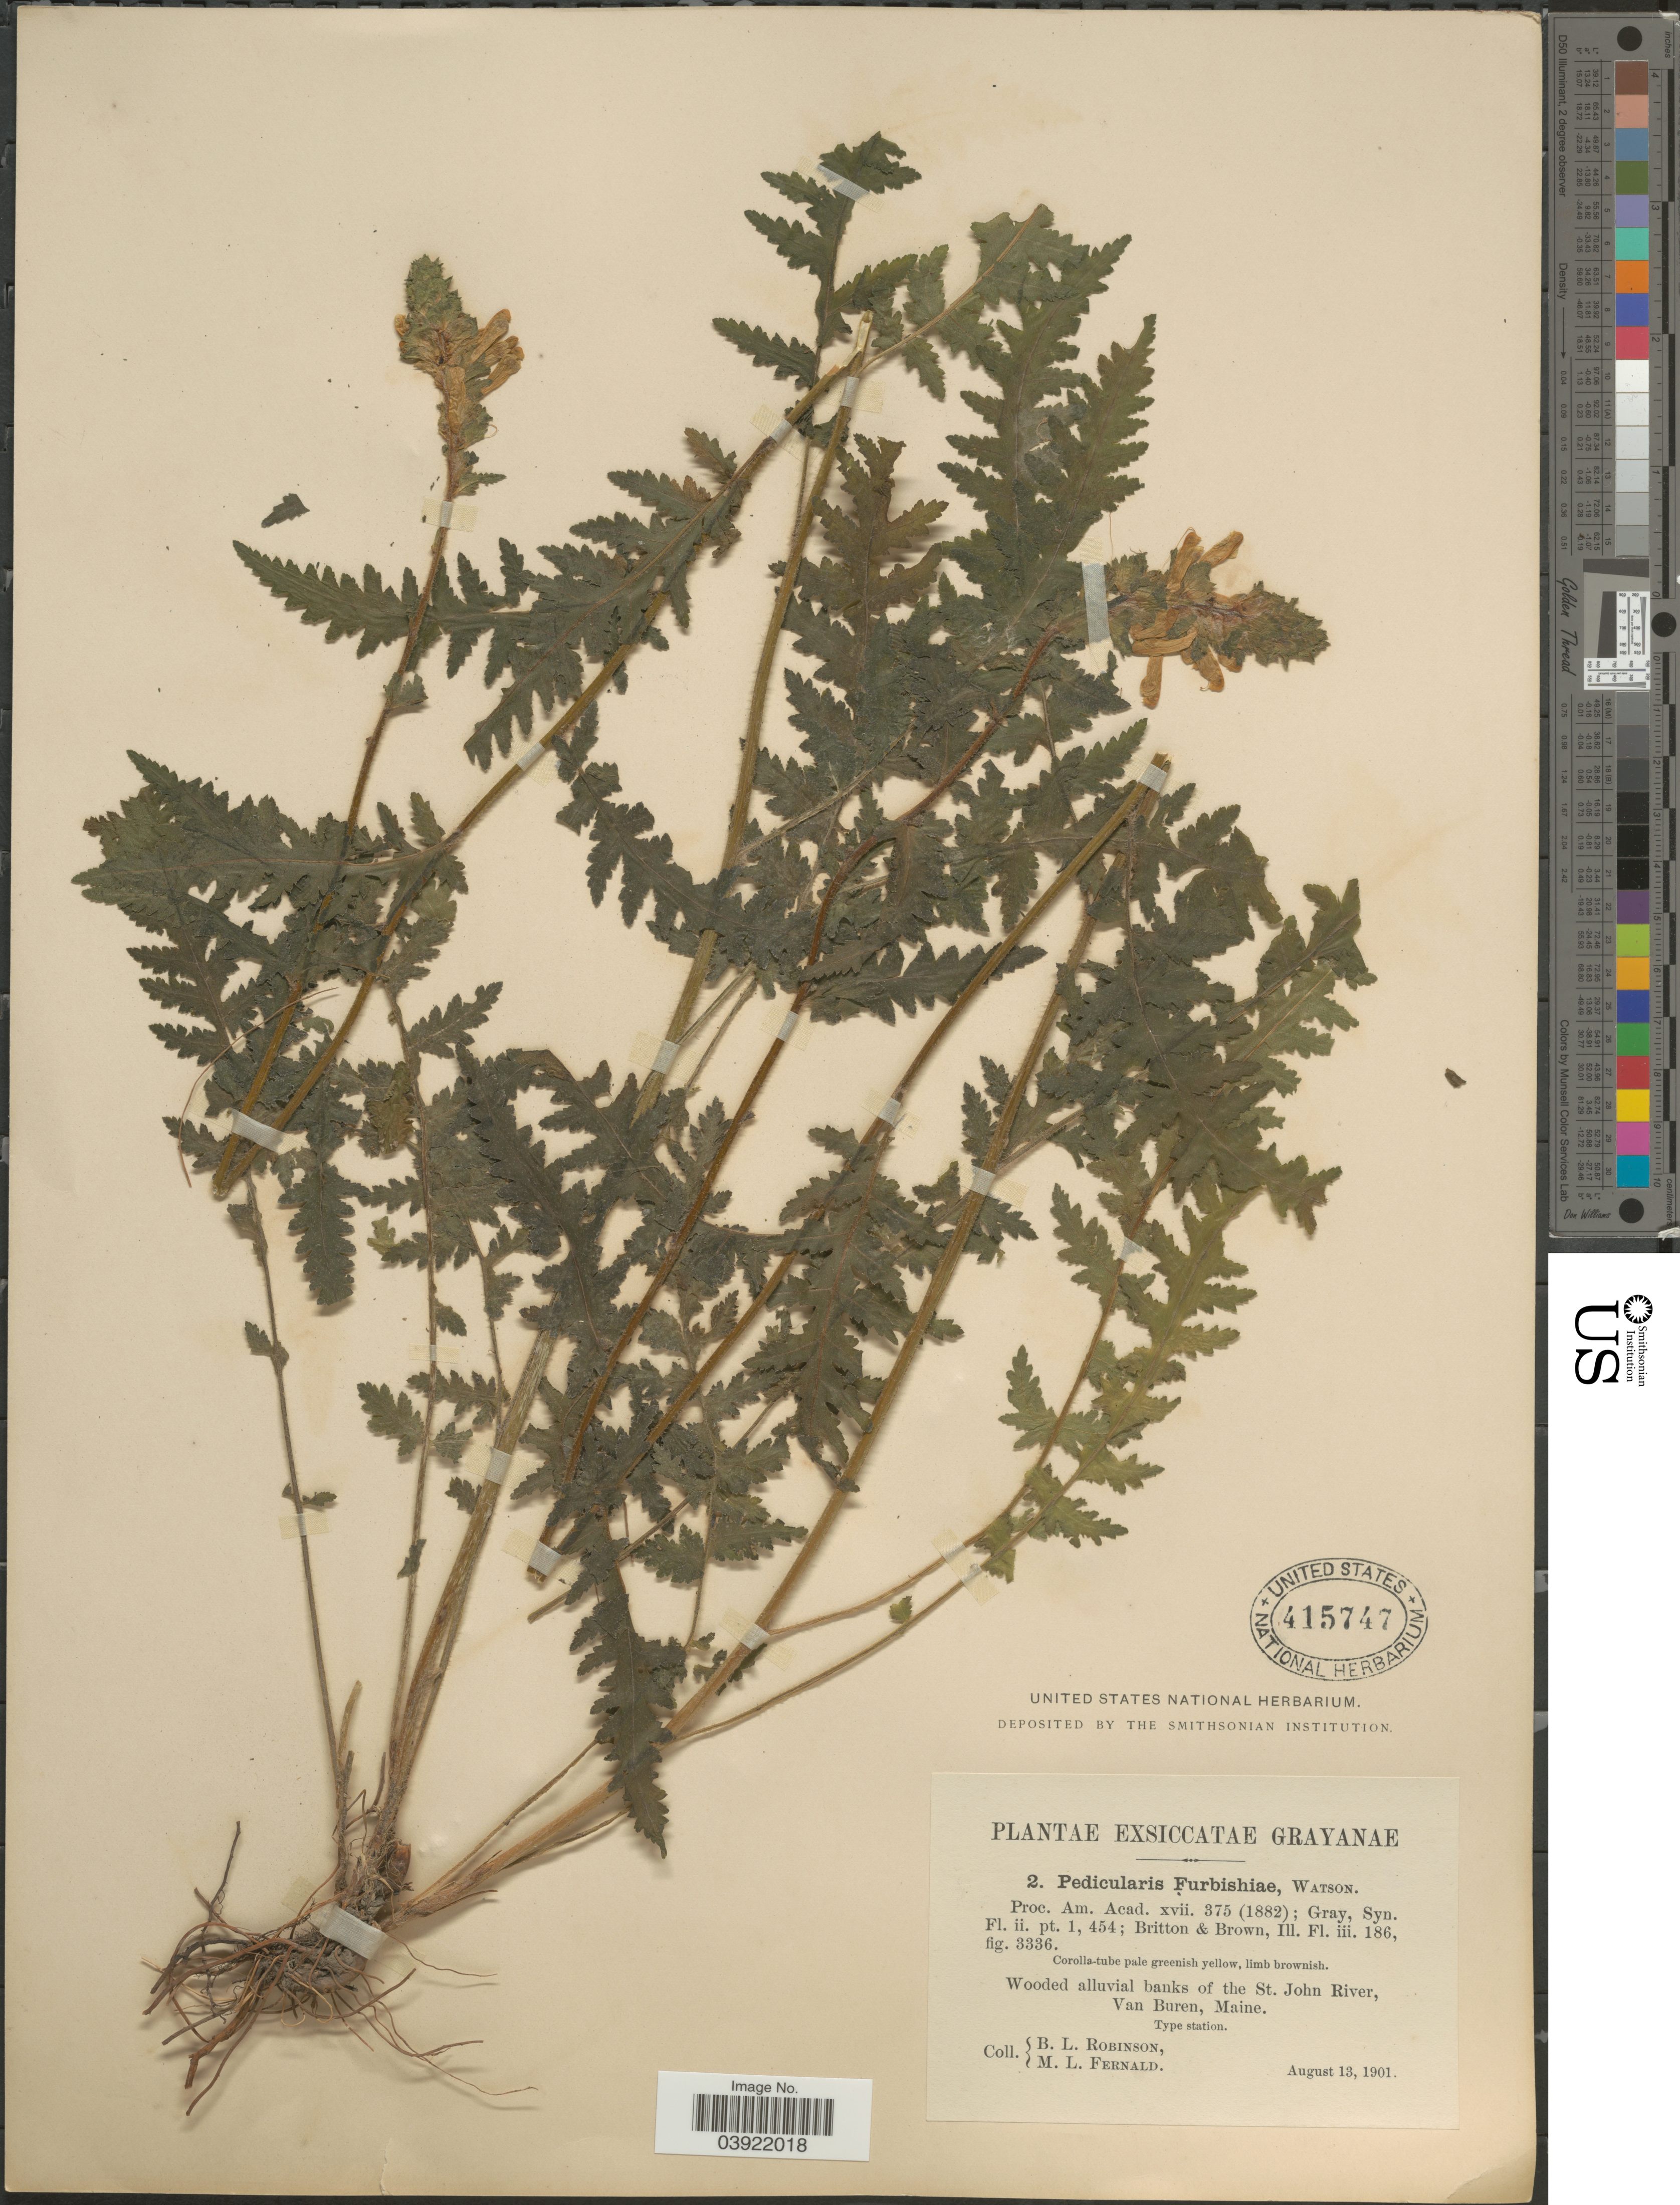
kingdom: Plantae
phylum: Tracheophyta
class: Magnoliopsida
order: Lamiales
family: Orobanchaceae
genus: Pedicularis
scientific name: Pedicularis furbishiae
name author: S. Watson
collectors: B. L. Robinson & M. L. Fernald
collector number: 2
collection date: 1901-08-13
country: United States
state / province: Maine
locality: Wooded alluvial banks of the St. John River, Van Buren.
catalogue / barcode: US 415747